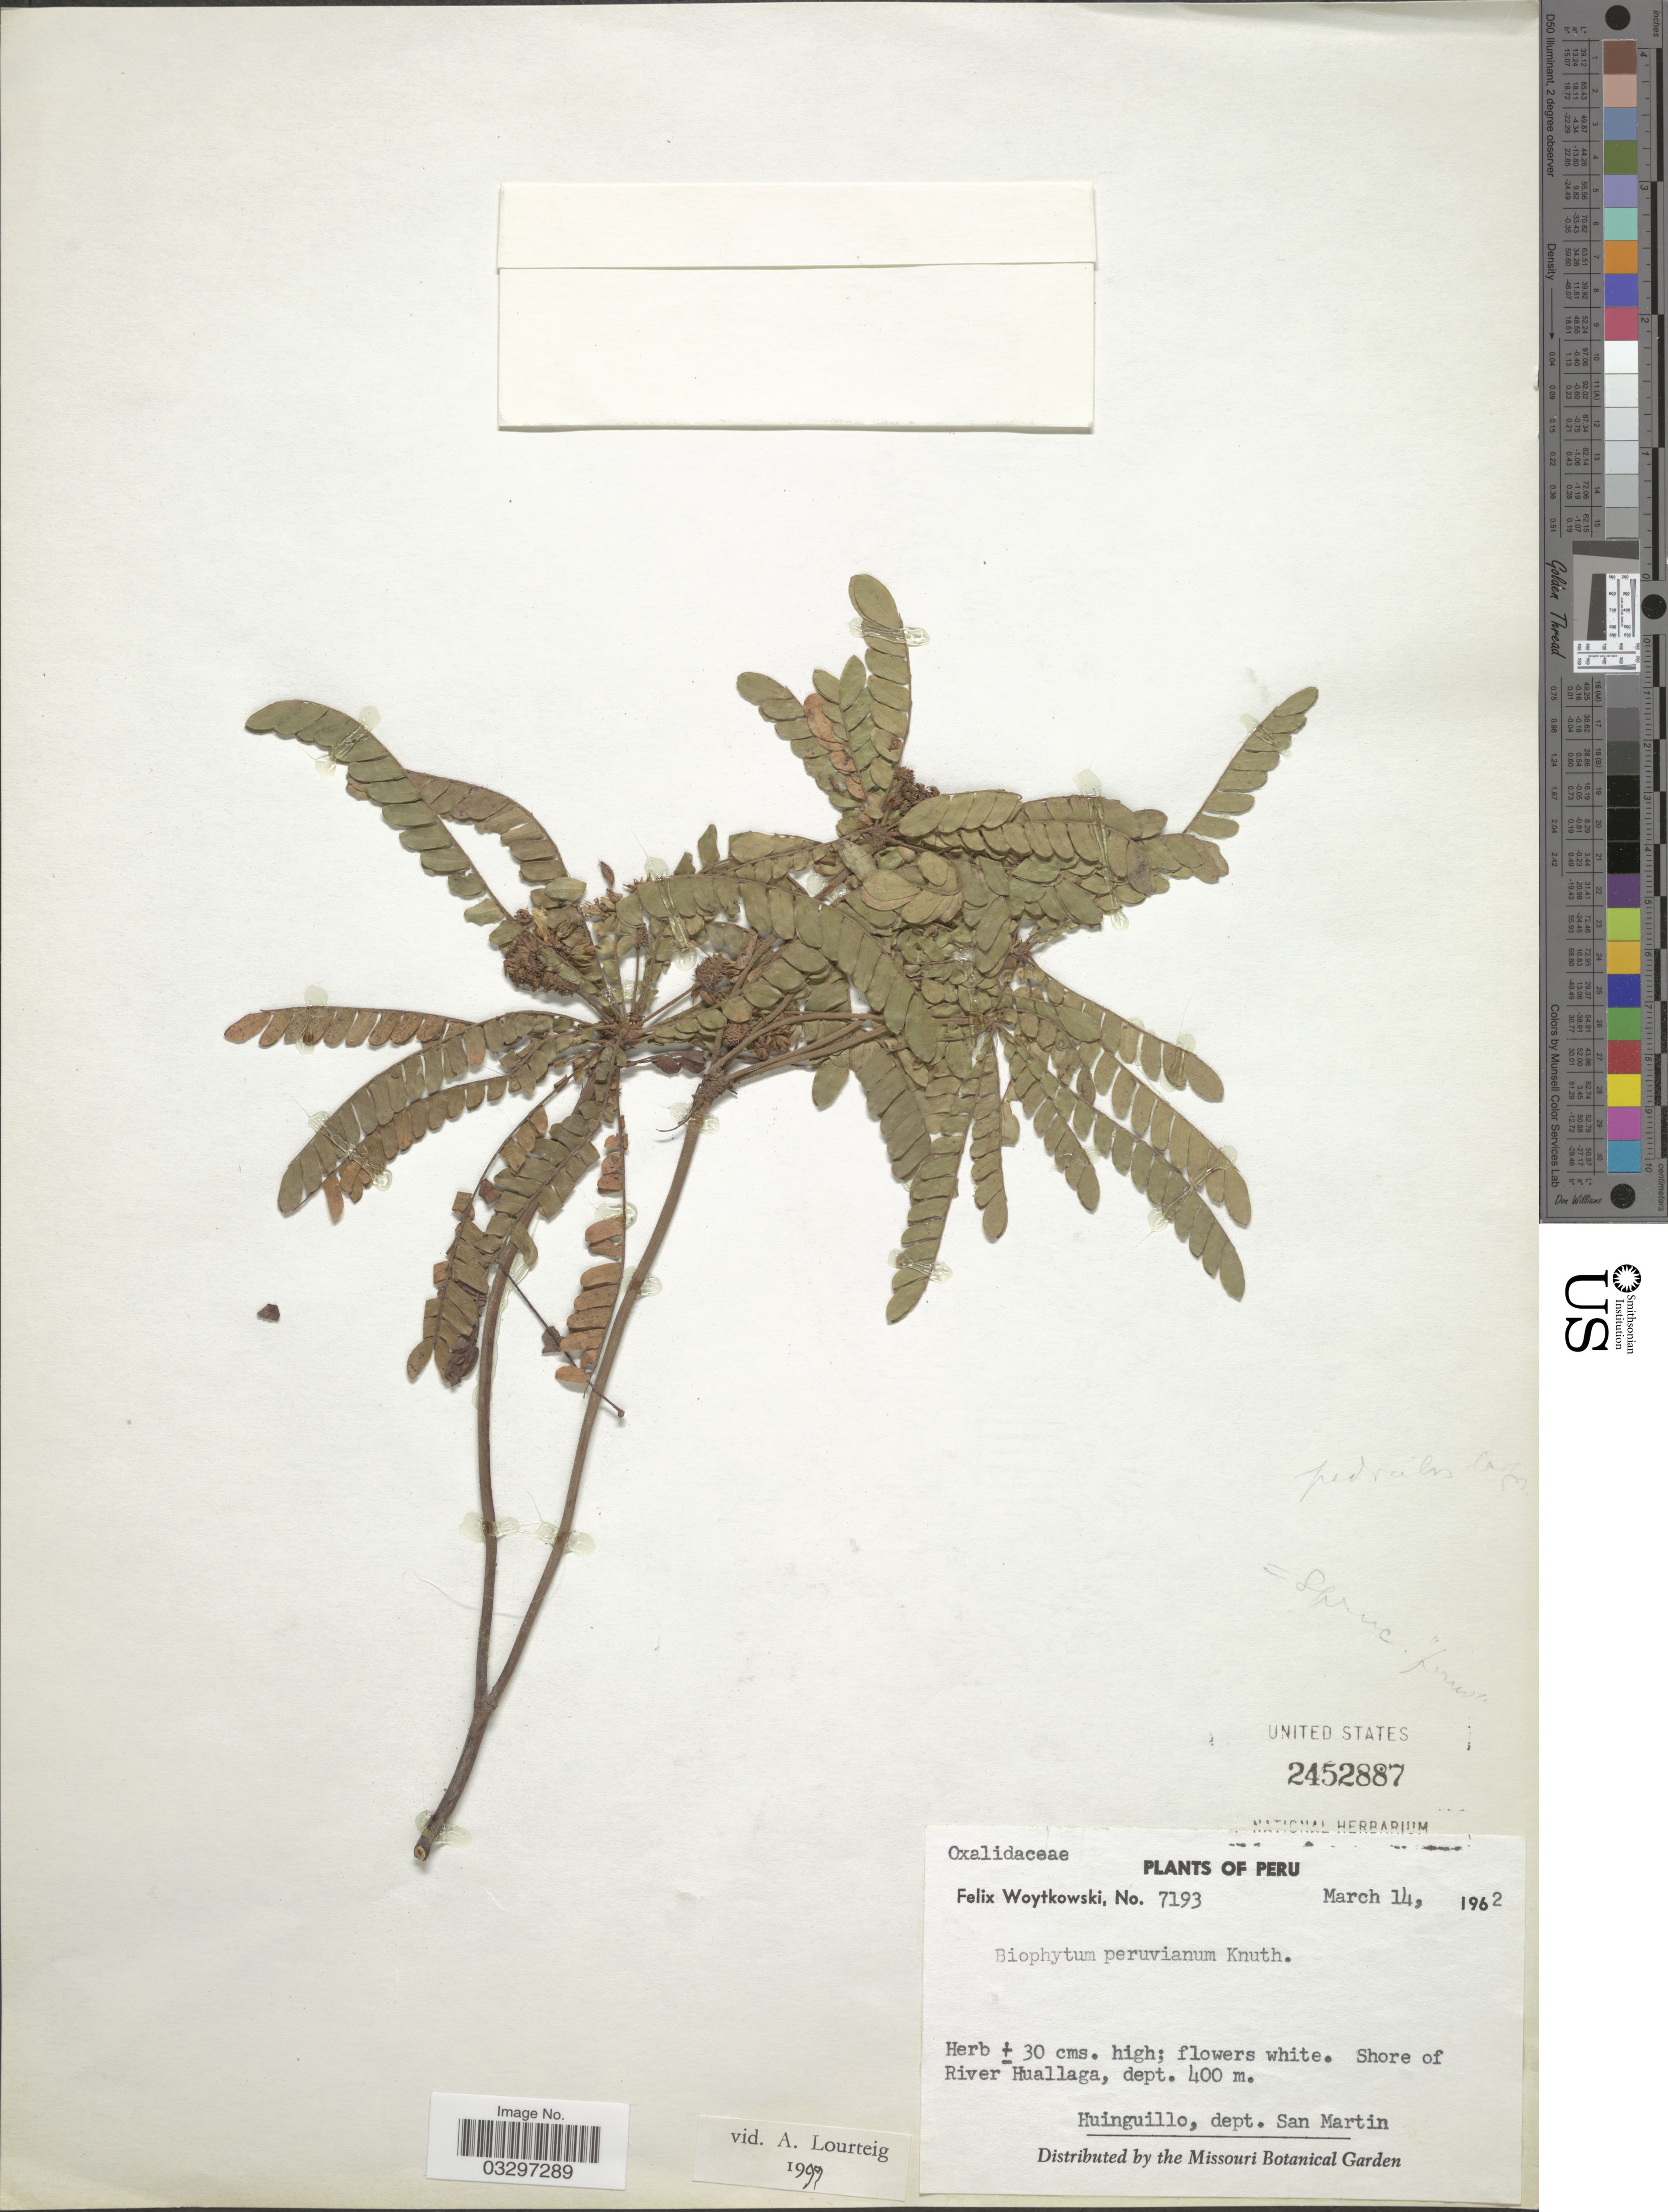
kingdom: Plantae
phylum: Tracheophyta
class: Magnoliopsida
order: Oxalidales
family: Oxalidaceae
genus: Biophytum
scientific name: Biophytum peruvianum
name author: R. Knuth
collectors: F. Woytkowski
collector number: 7193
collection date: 1962-03-14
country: Peru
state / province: San Martín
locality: Shore of River Huallaga. Huinguillo, dept. San Martin.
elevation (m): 400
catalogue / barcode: US 2452887